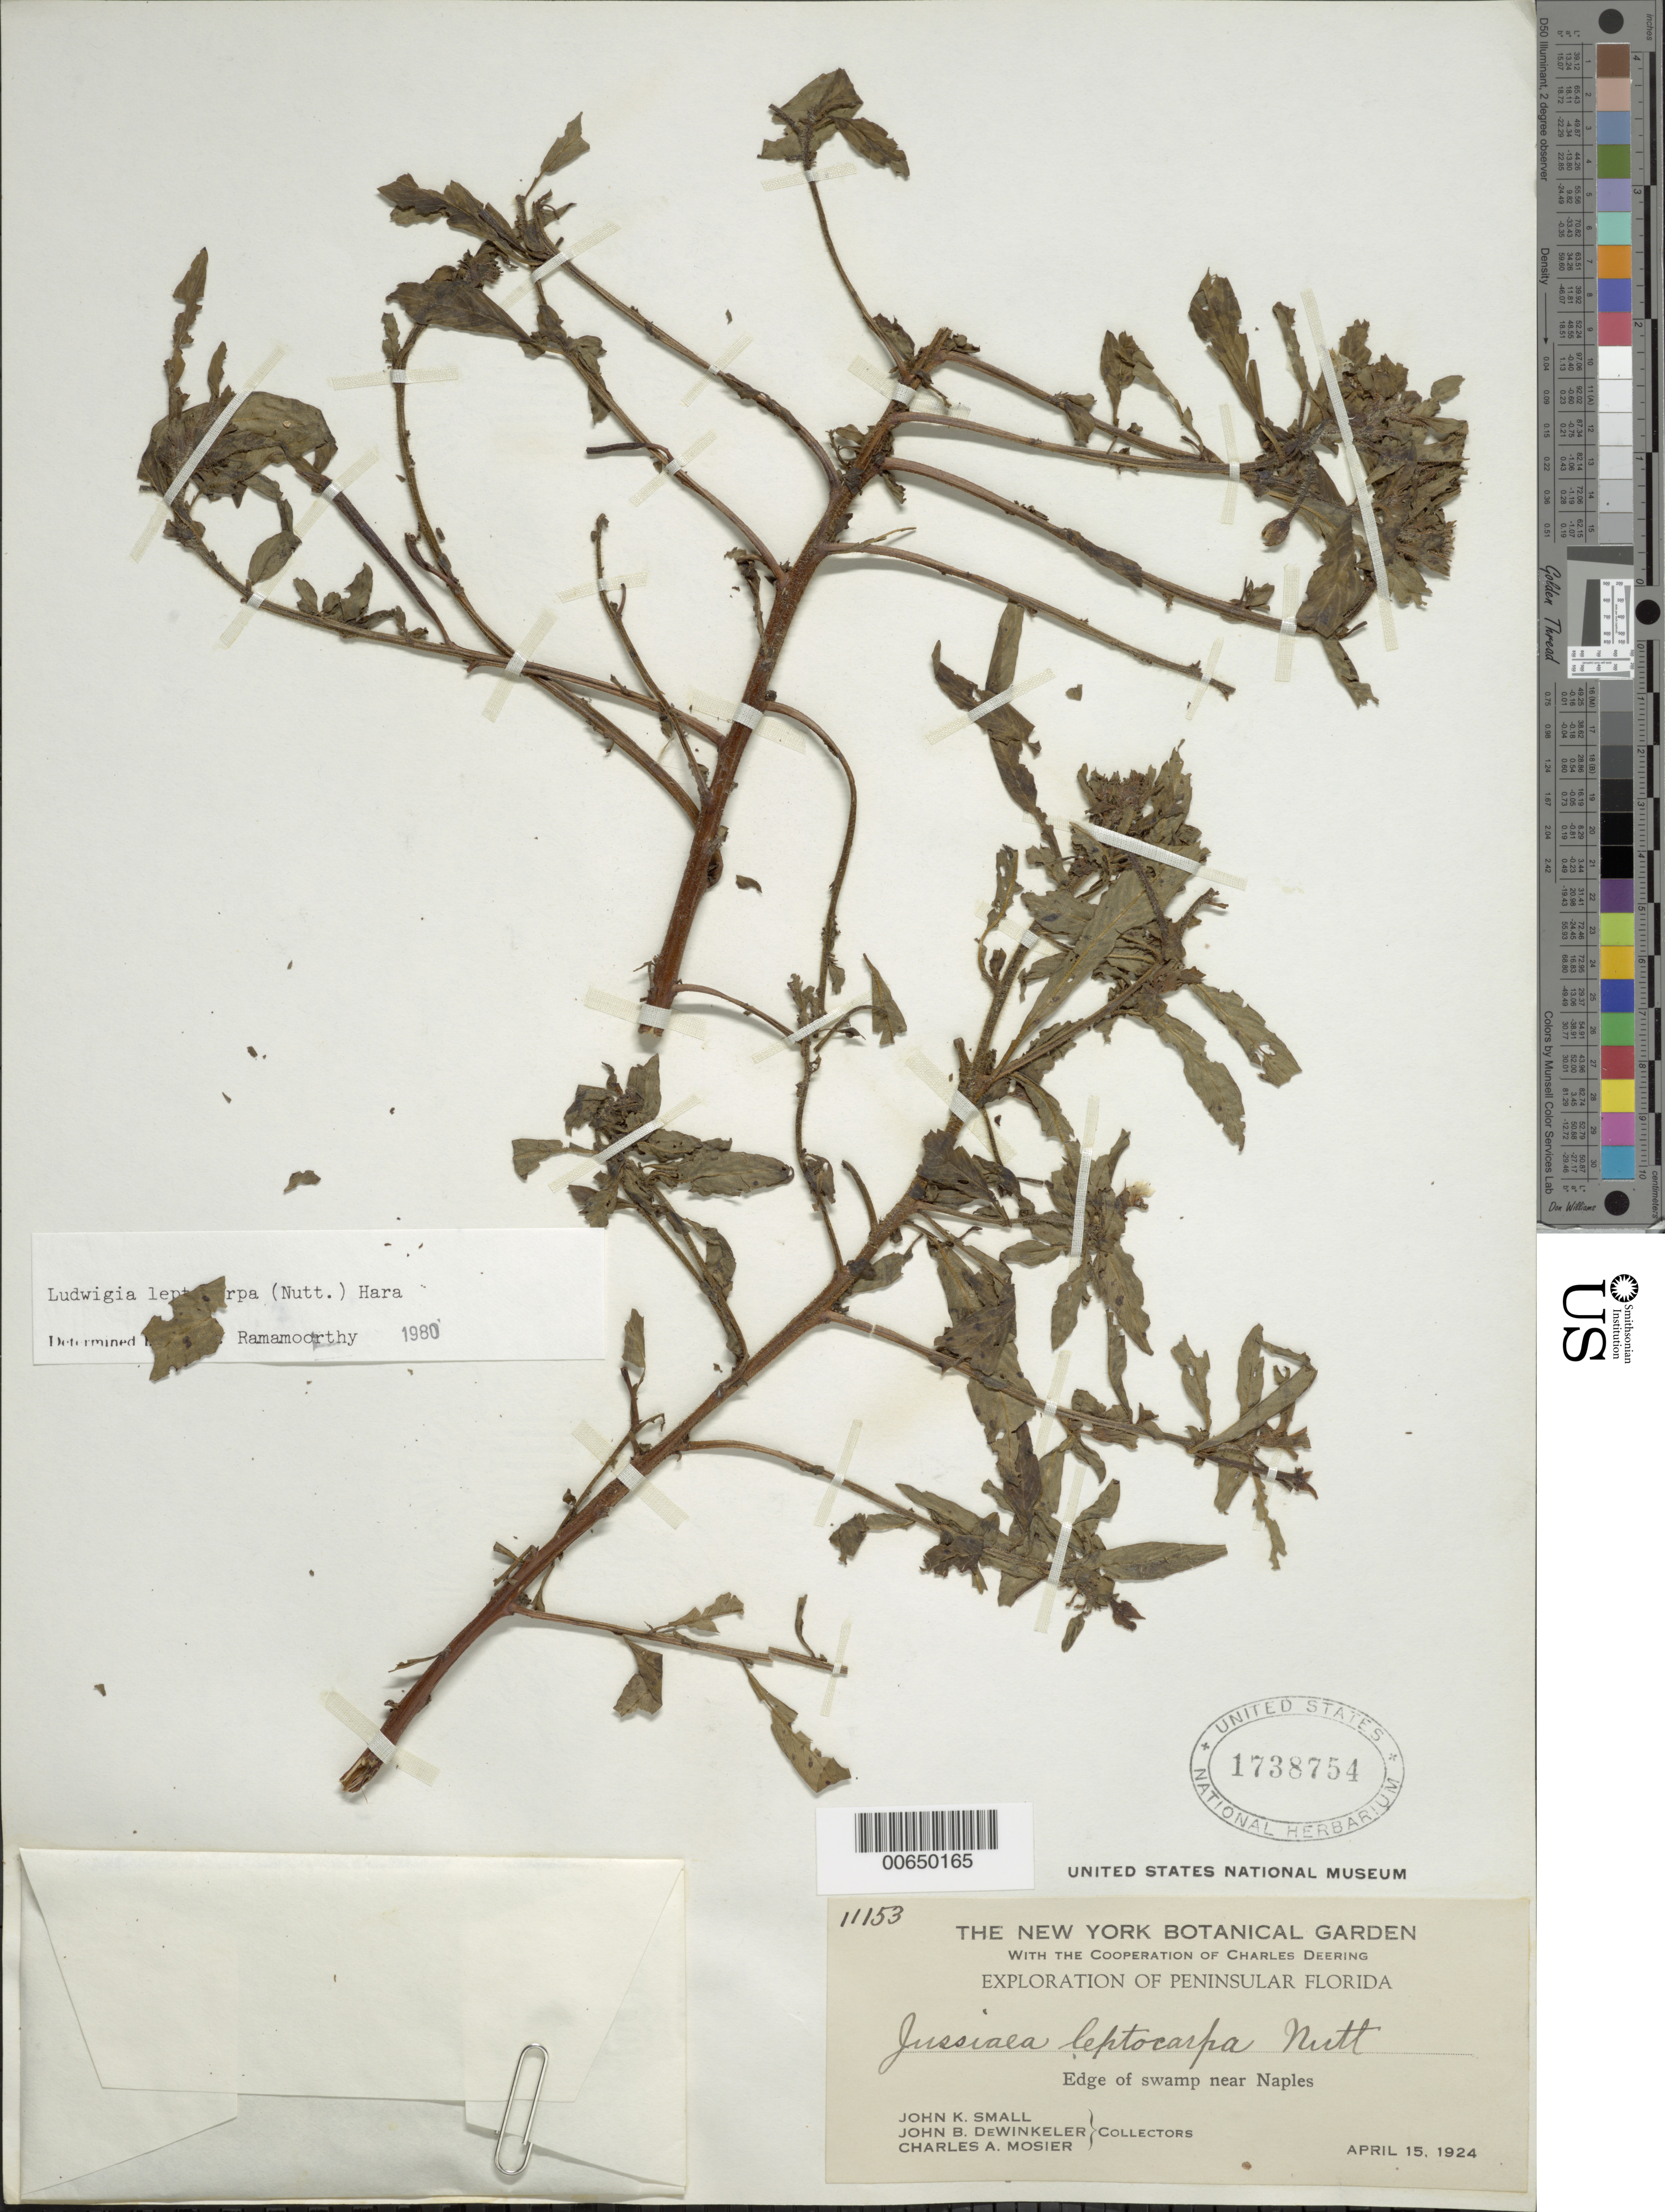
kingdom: Plantae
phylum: Tracheophyta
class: Magnoliopsida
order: Myrtales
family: Onagraceae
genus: Ludwigia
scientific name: Ludwigia leptocarpa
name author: (Nutt.) H. Hara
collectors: J. K. Small, J. DeWinkeler & C. A. Mosier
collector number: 11153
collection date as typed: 15 Apr 1924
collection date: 1924-04-15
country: United States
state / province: Florida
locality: Near Naples.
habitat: Edge of swamp.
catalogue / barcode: US 1738754